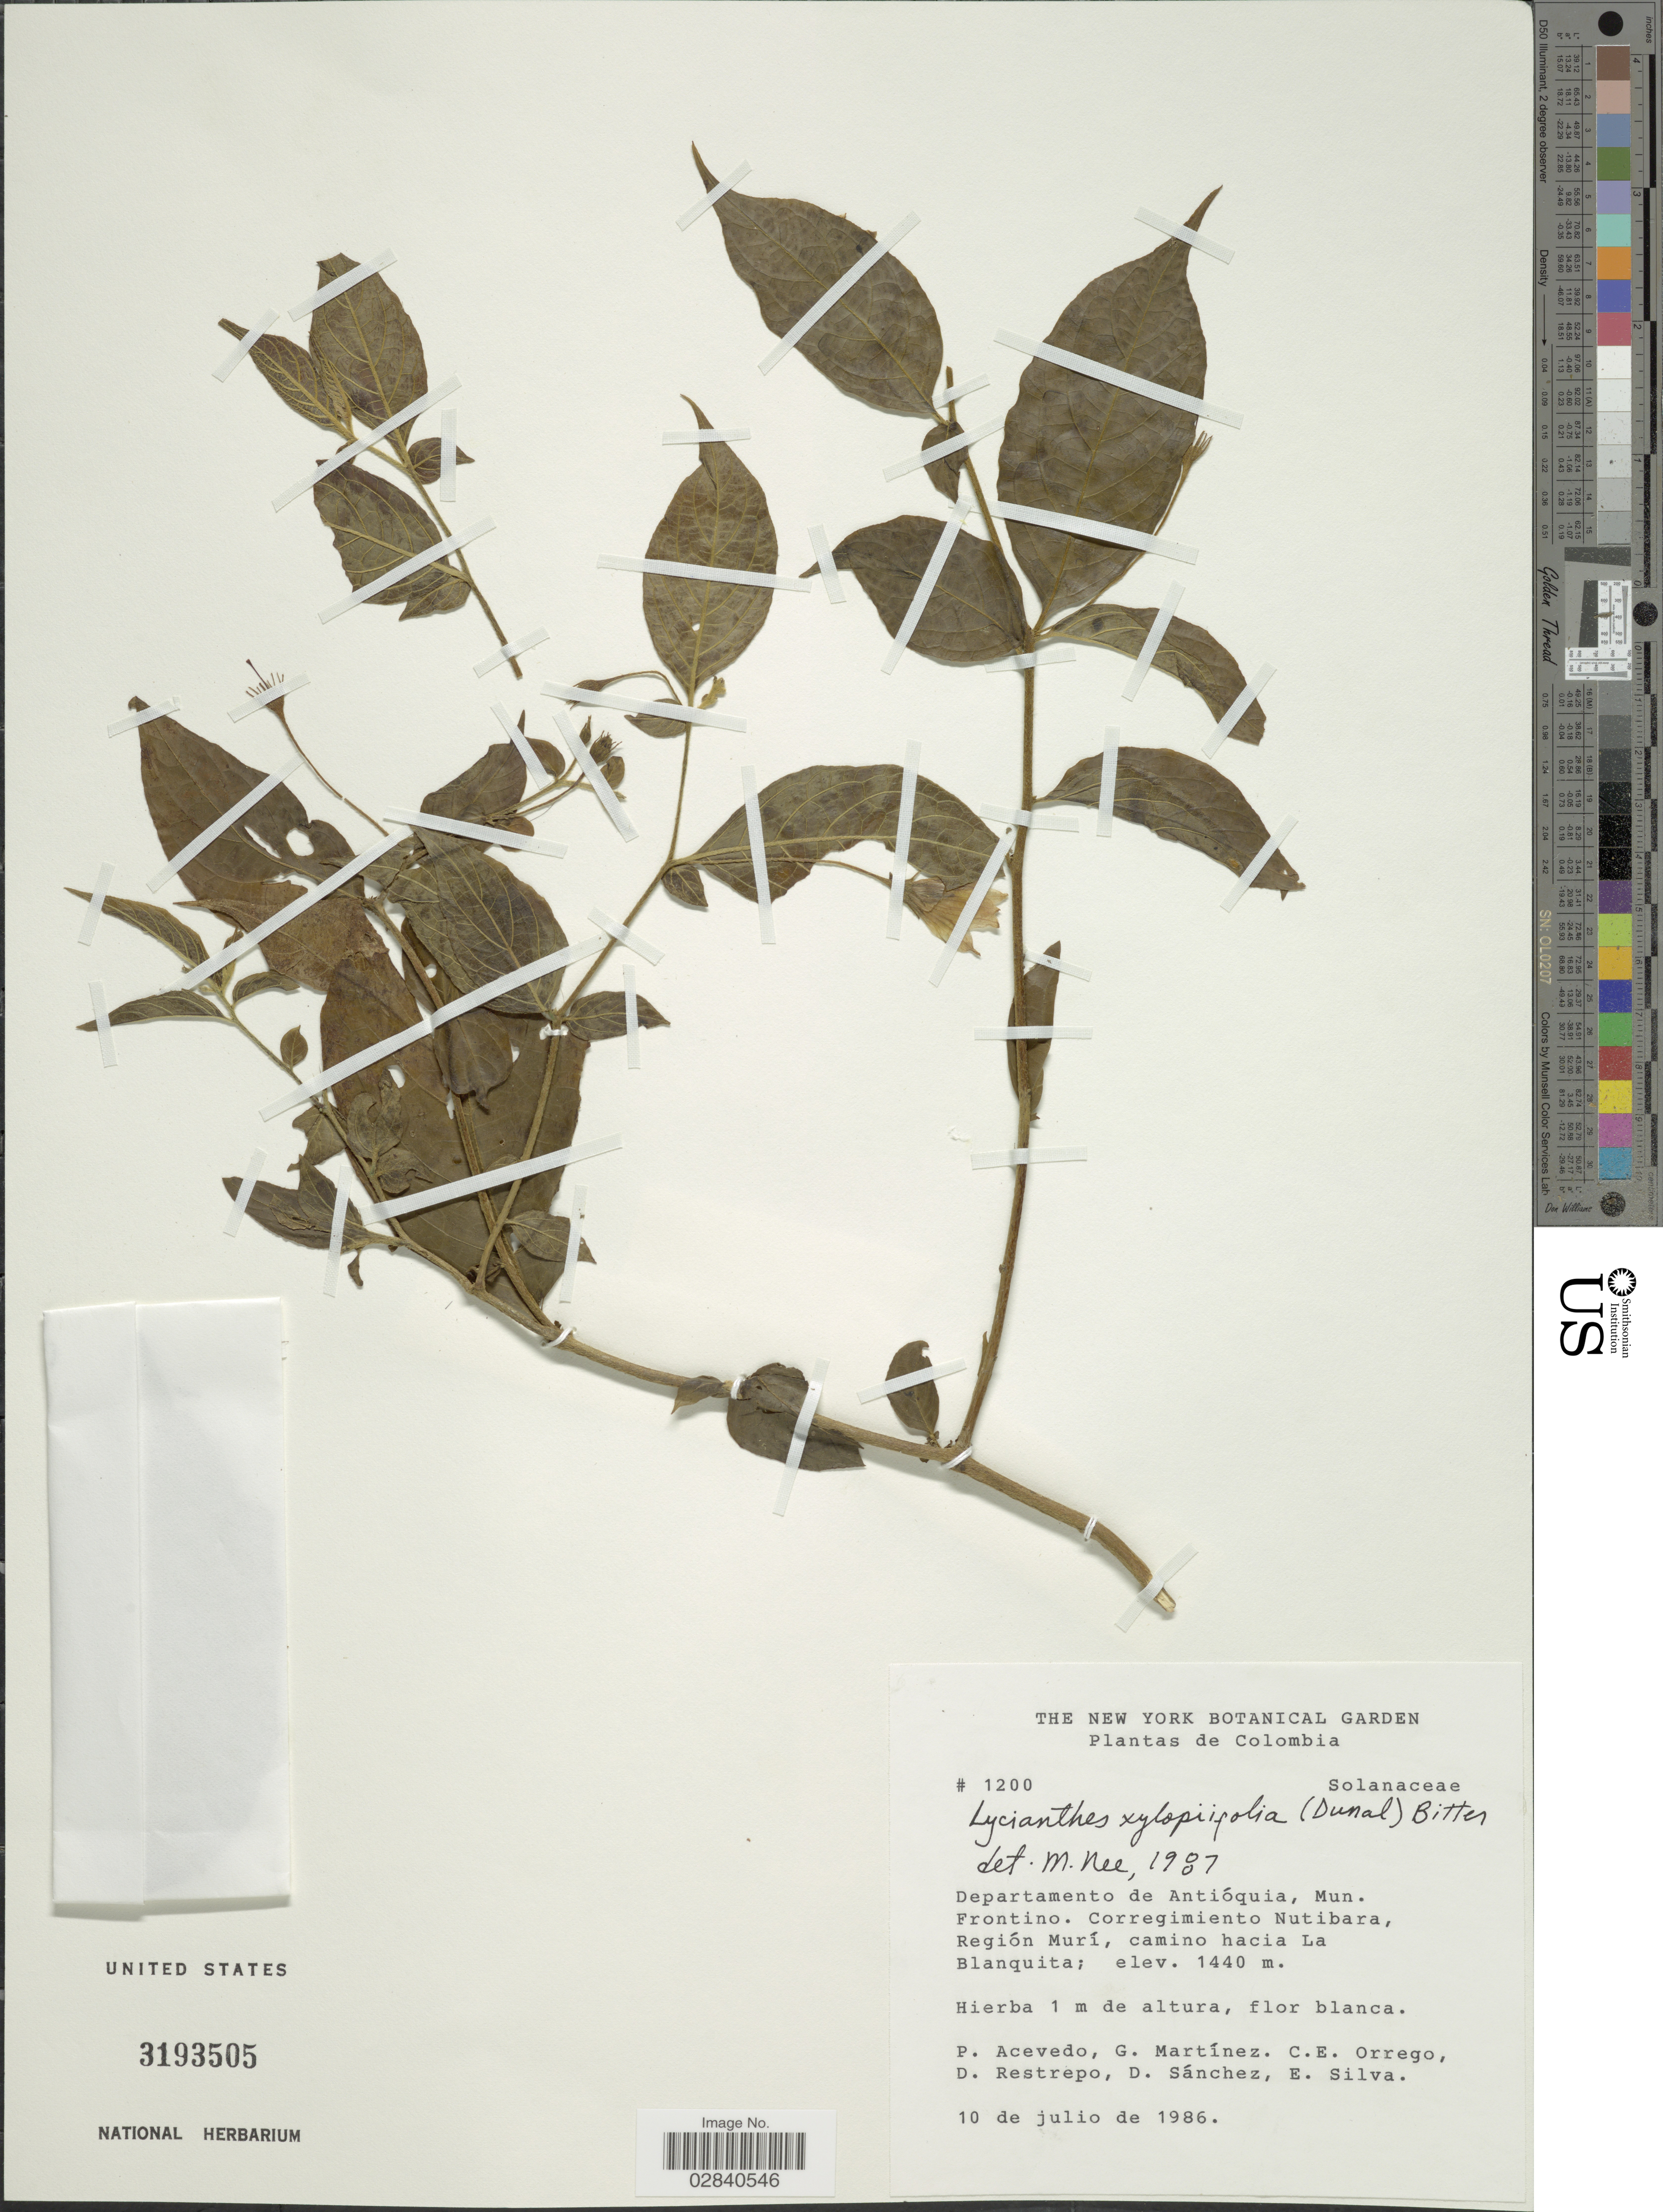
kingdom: Plantae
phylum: Tracheophyta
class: Magnoliopsida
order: Solanales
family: Solanaceae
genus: Lycianthes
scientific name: Lycianthes xylopiifolia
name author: (Dunal) Bitter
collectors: P. Acevedo-Rodr., G. Martínez, C. Orrego, D. Restrepo & et al.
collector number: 1200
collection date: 1986-07-10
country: Colombia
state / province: Antioquia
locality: Departamento de Antióguia, Mun. Frontino, Corregimiento Nutibara, Región Murí, camino hacia La Blanquita.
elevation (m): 1440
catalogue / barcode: US 3193505